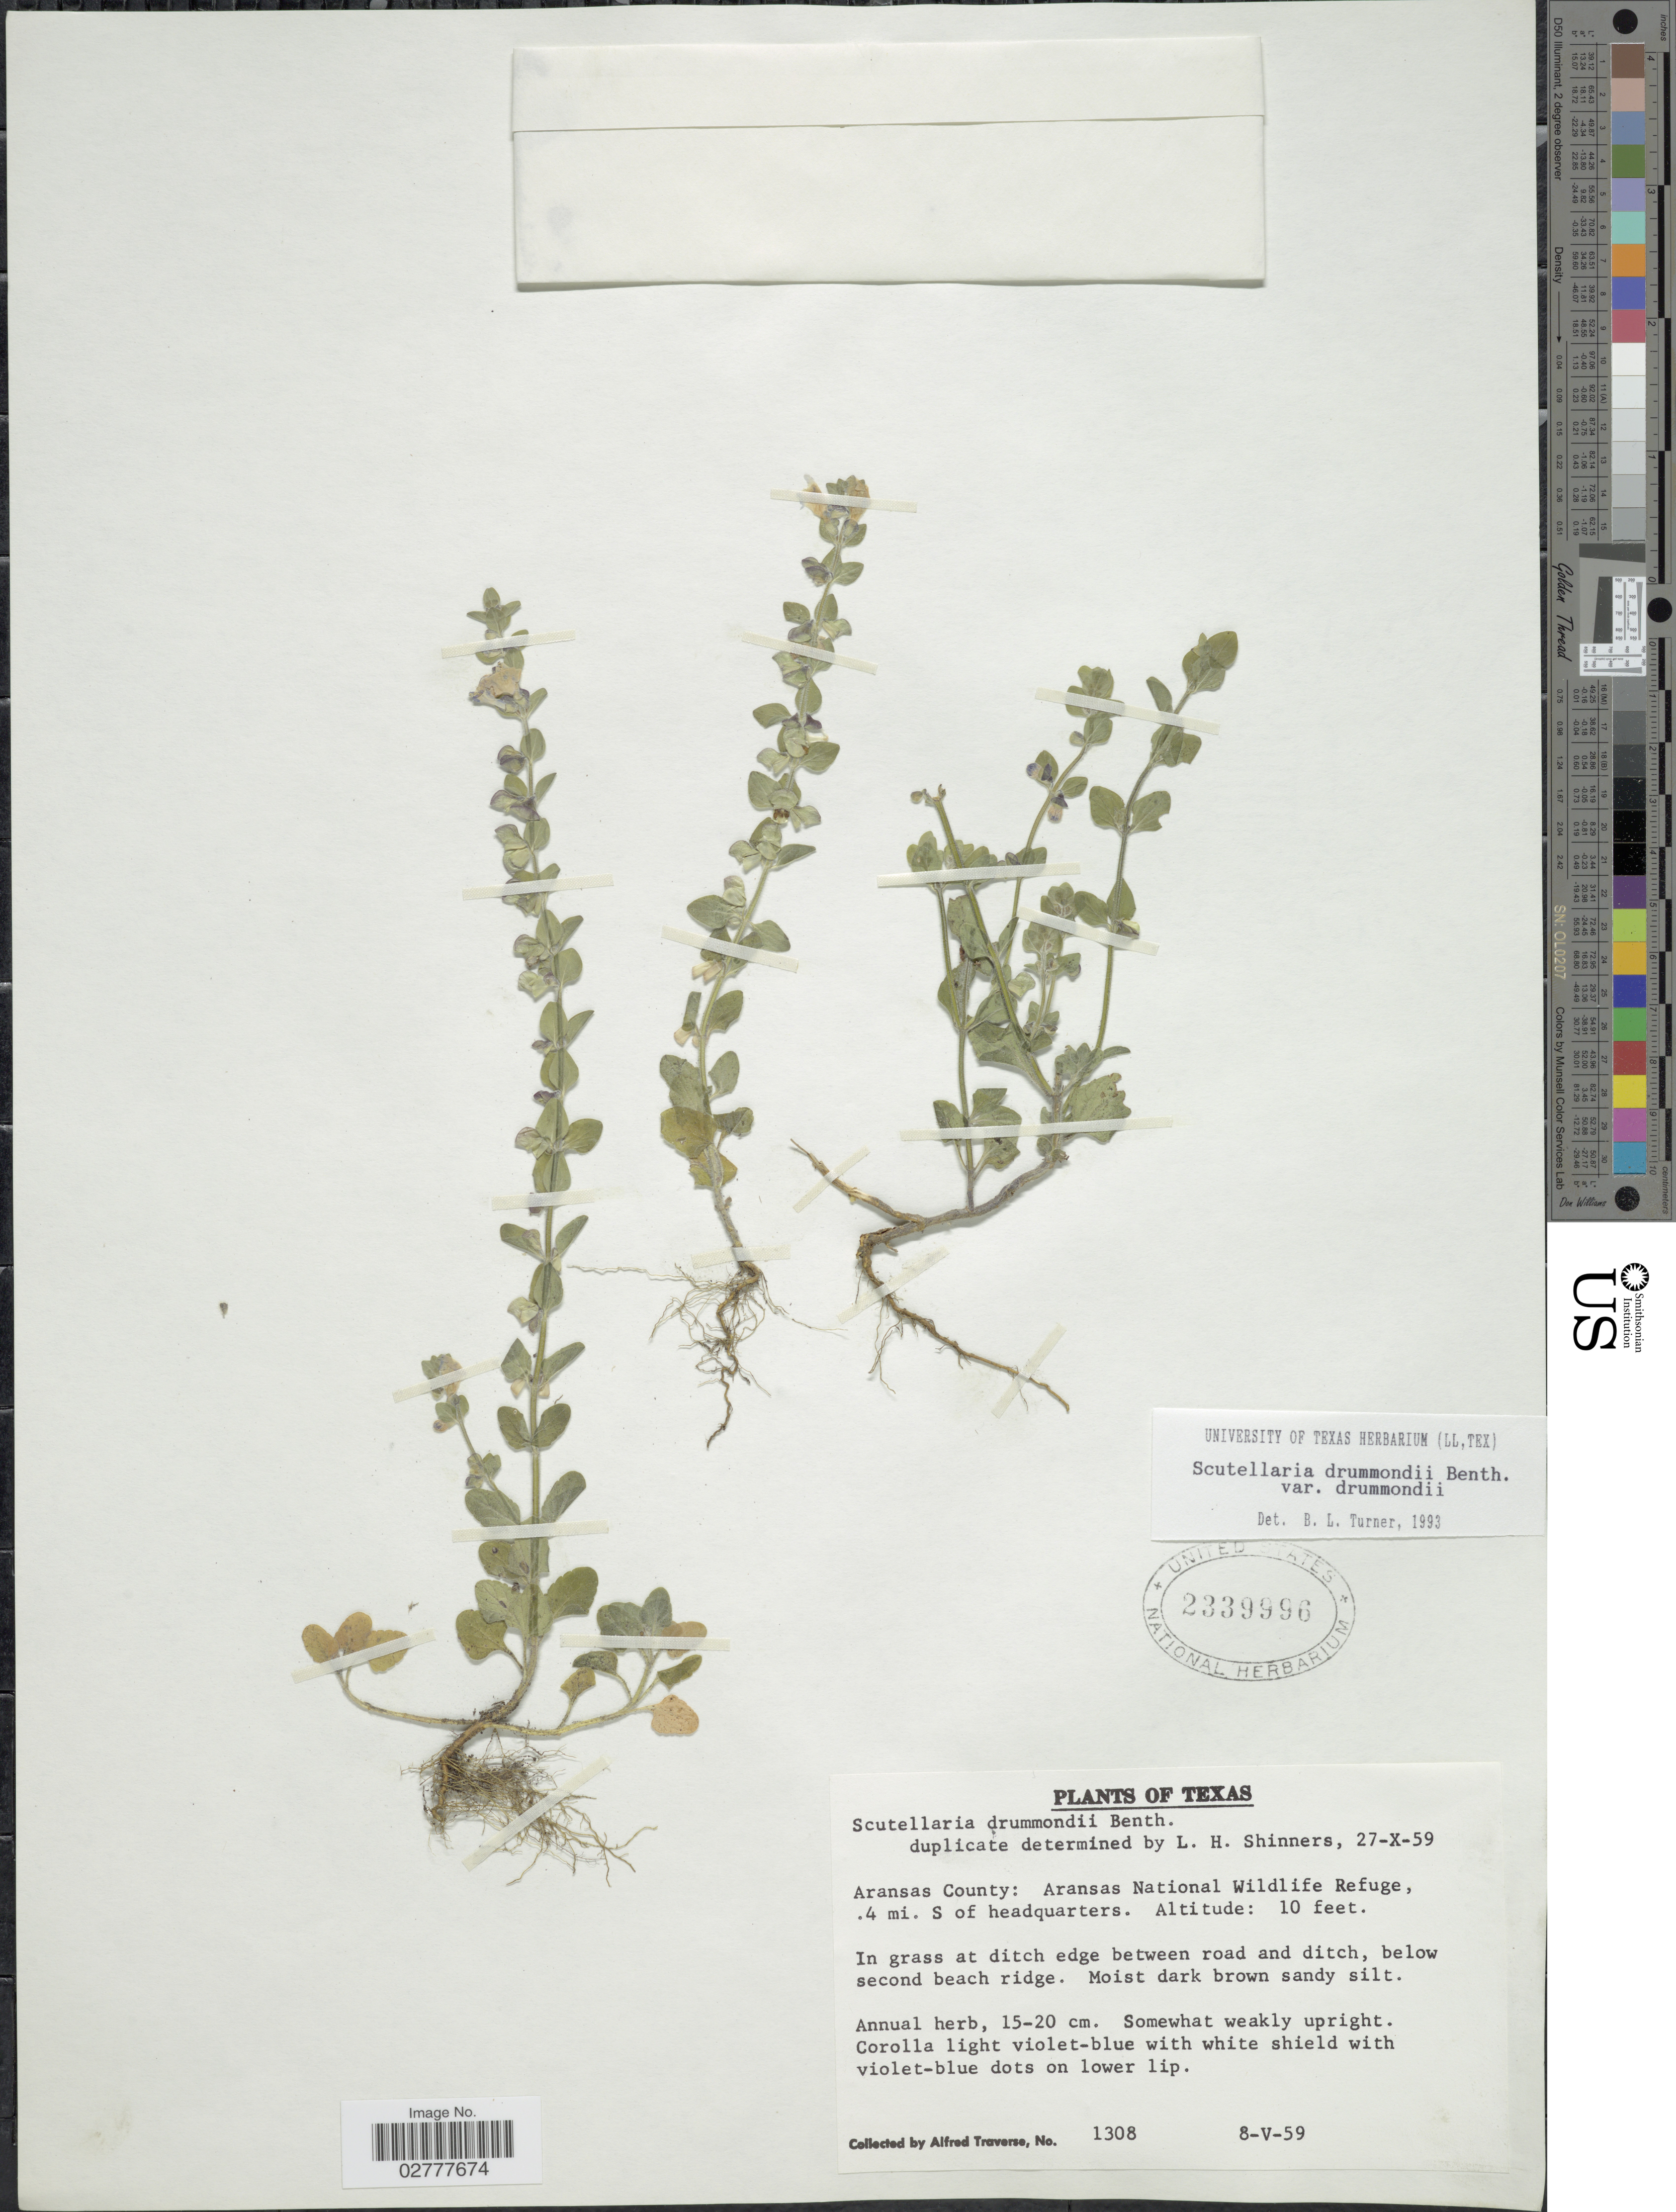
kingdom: Plantae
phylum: Tracheophyta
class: Magnoliopsida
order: Lamiales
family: Lamiaceae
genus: Scutellaria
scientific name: Scutellaria drummondii var. drummondii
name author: Benth.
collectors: A. Traverse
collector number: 1308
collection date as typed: Transcribed d/m/y: 8/5/59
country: United States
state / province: Texas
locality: Aransas County, Aransas National Wildlife Refuge, 4 mi. S of headquarters.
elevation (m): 3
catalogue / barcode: US 2339996